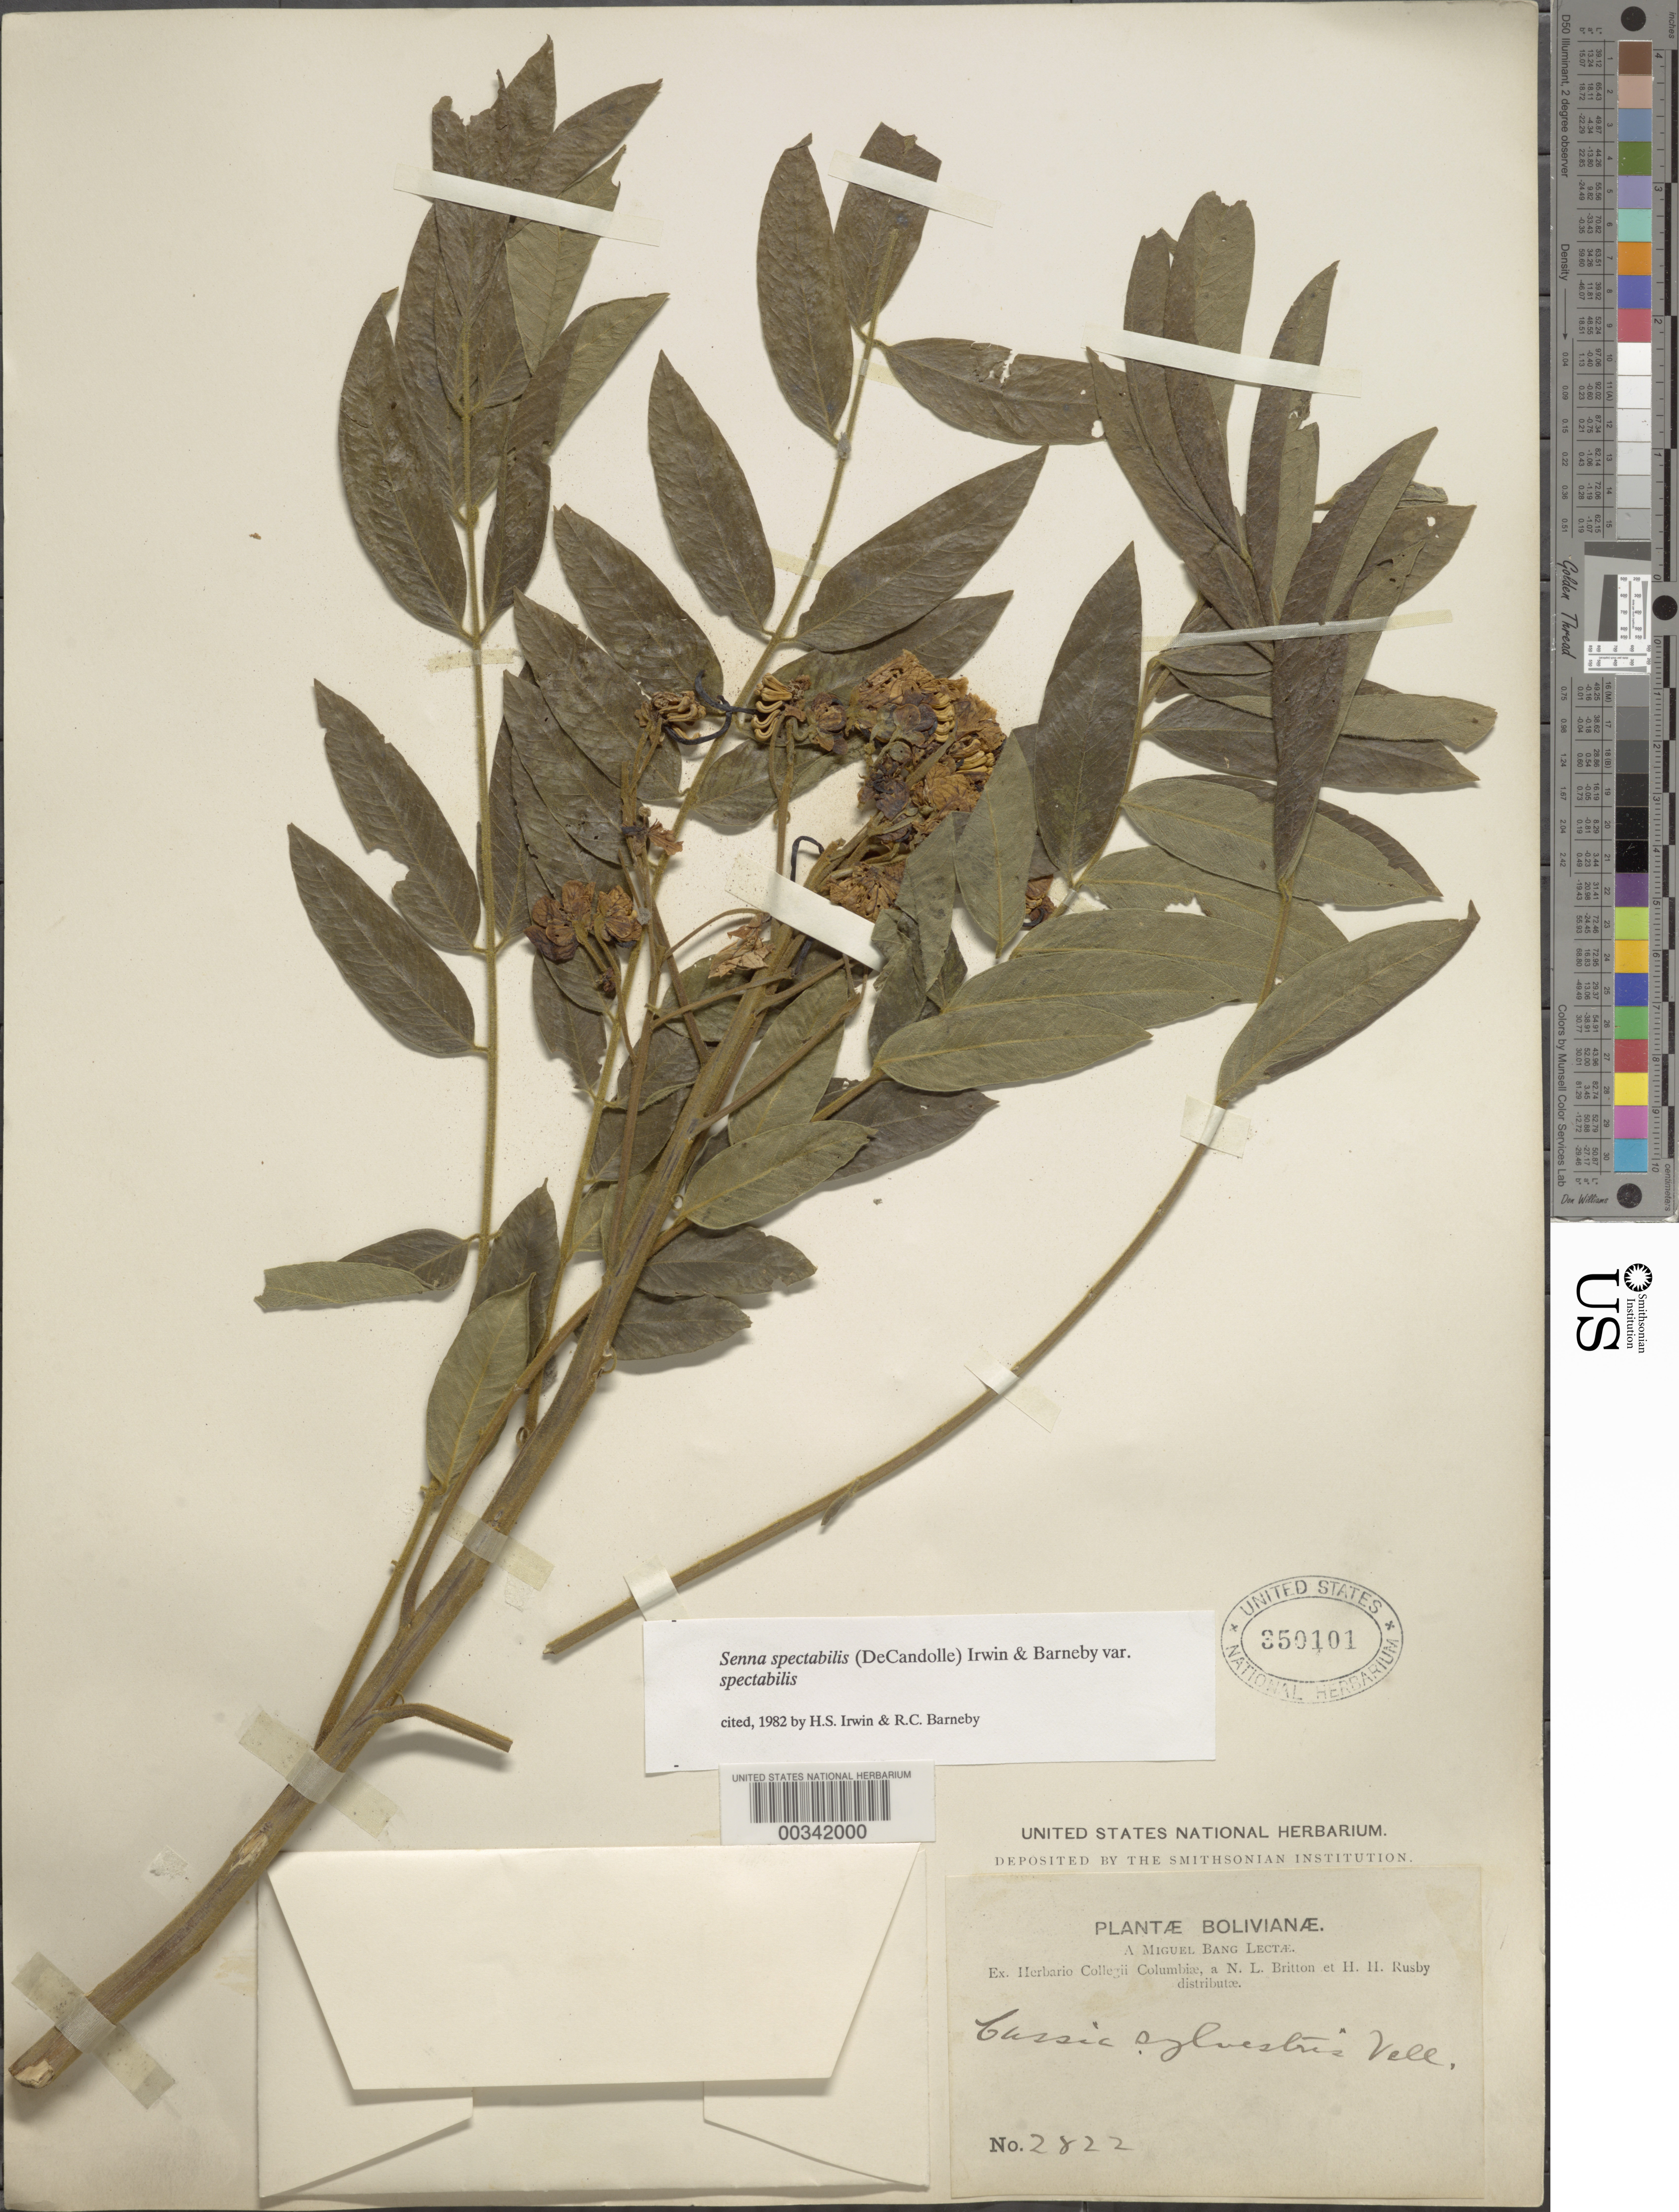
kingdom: Plantae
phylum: Tracheophyta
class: Magnoliopsida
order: Fabales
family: Fabaceae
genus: Senna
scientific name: Senna spectabilis var. spectabilis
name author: (DC.) H.S. Irwin & Barneby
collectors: M. Bang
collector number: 2822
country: Bolivia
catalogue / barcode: US 350101